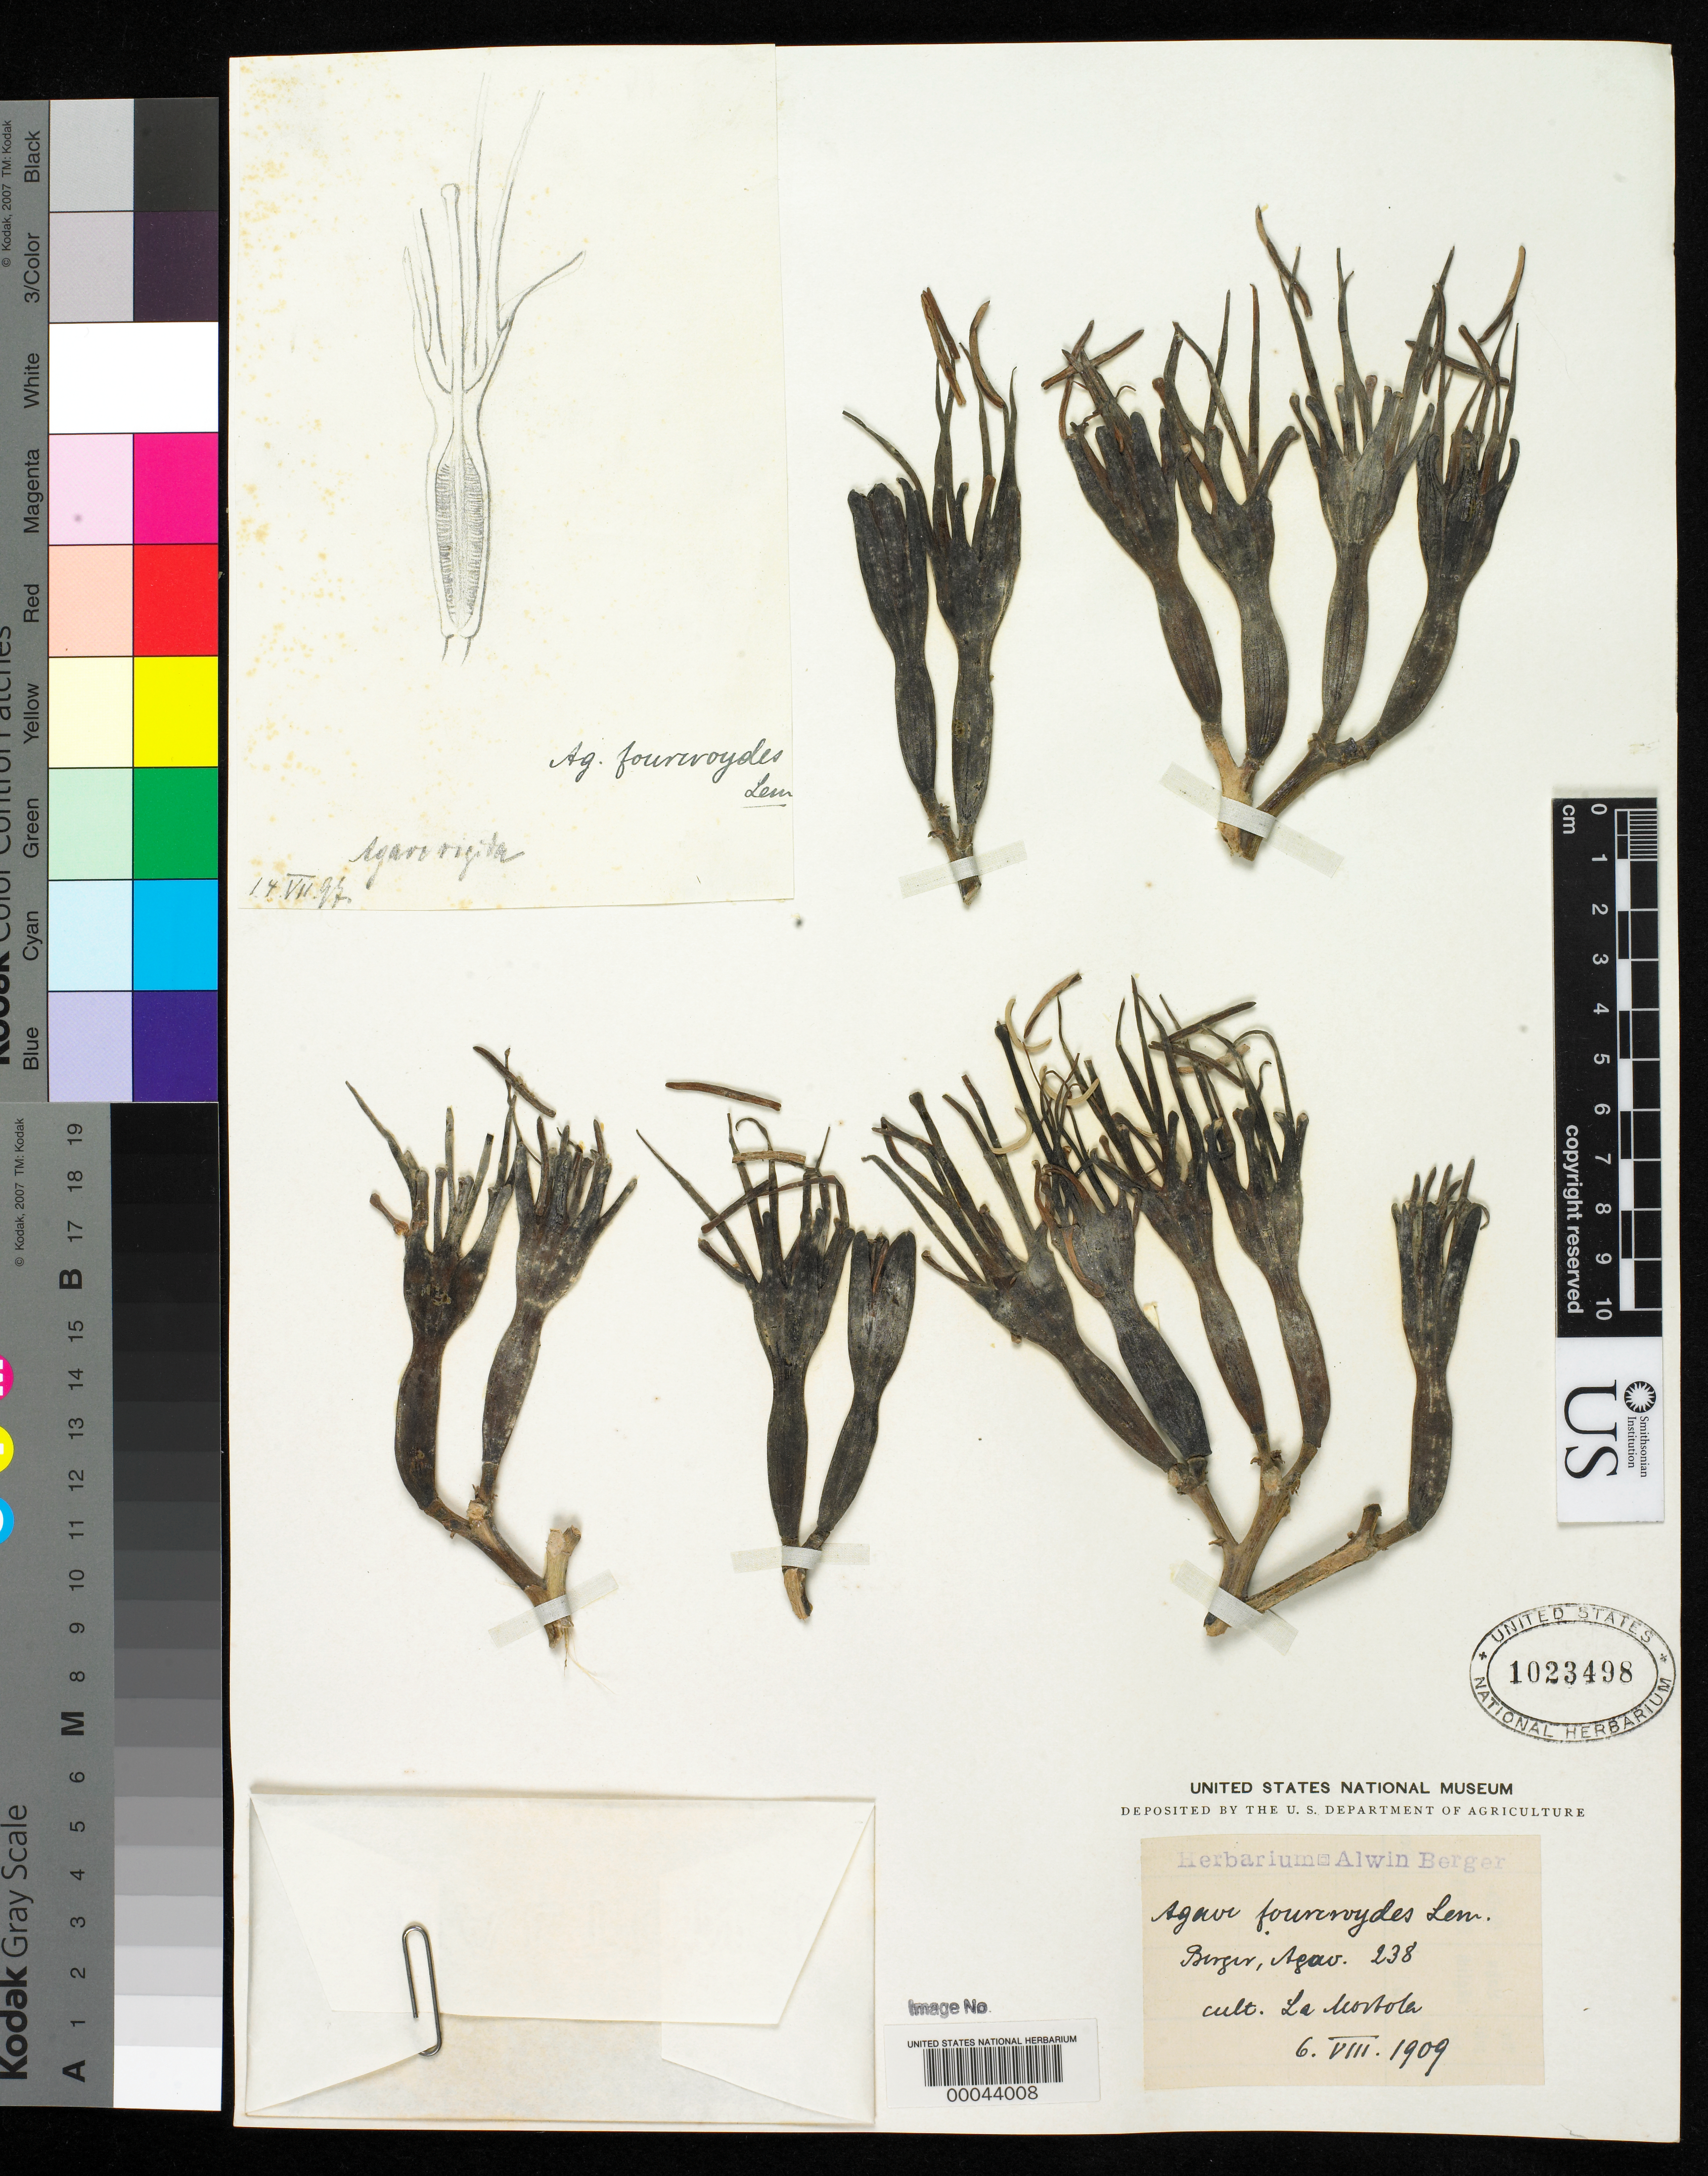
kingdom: Plantae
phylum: Tracheophyta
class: Liliopsida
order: Asparagales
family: Asparagaceae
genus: Agave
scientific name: Agave fourcroydes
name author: Lem.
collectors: ex herb. A. Berger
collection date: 1909-06-02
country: Mexico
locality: Cultivated at La Mortola, Italy.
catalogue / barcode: US 1023498